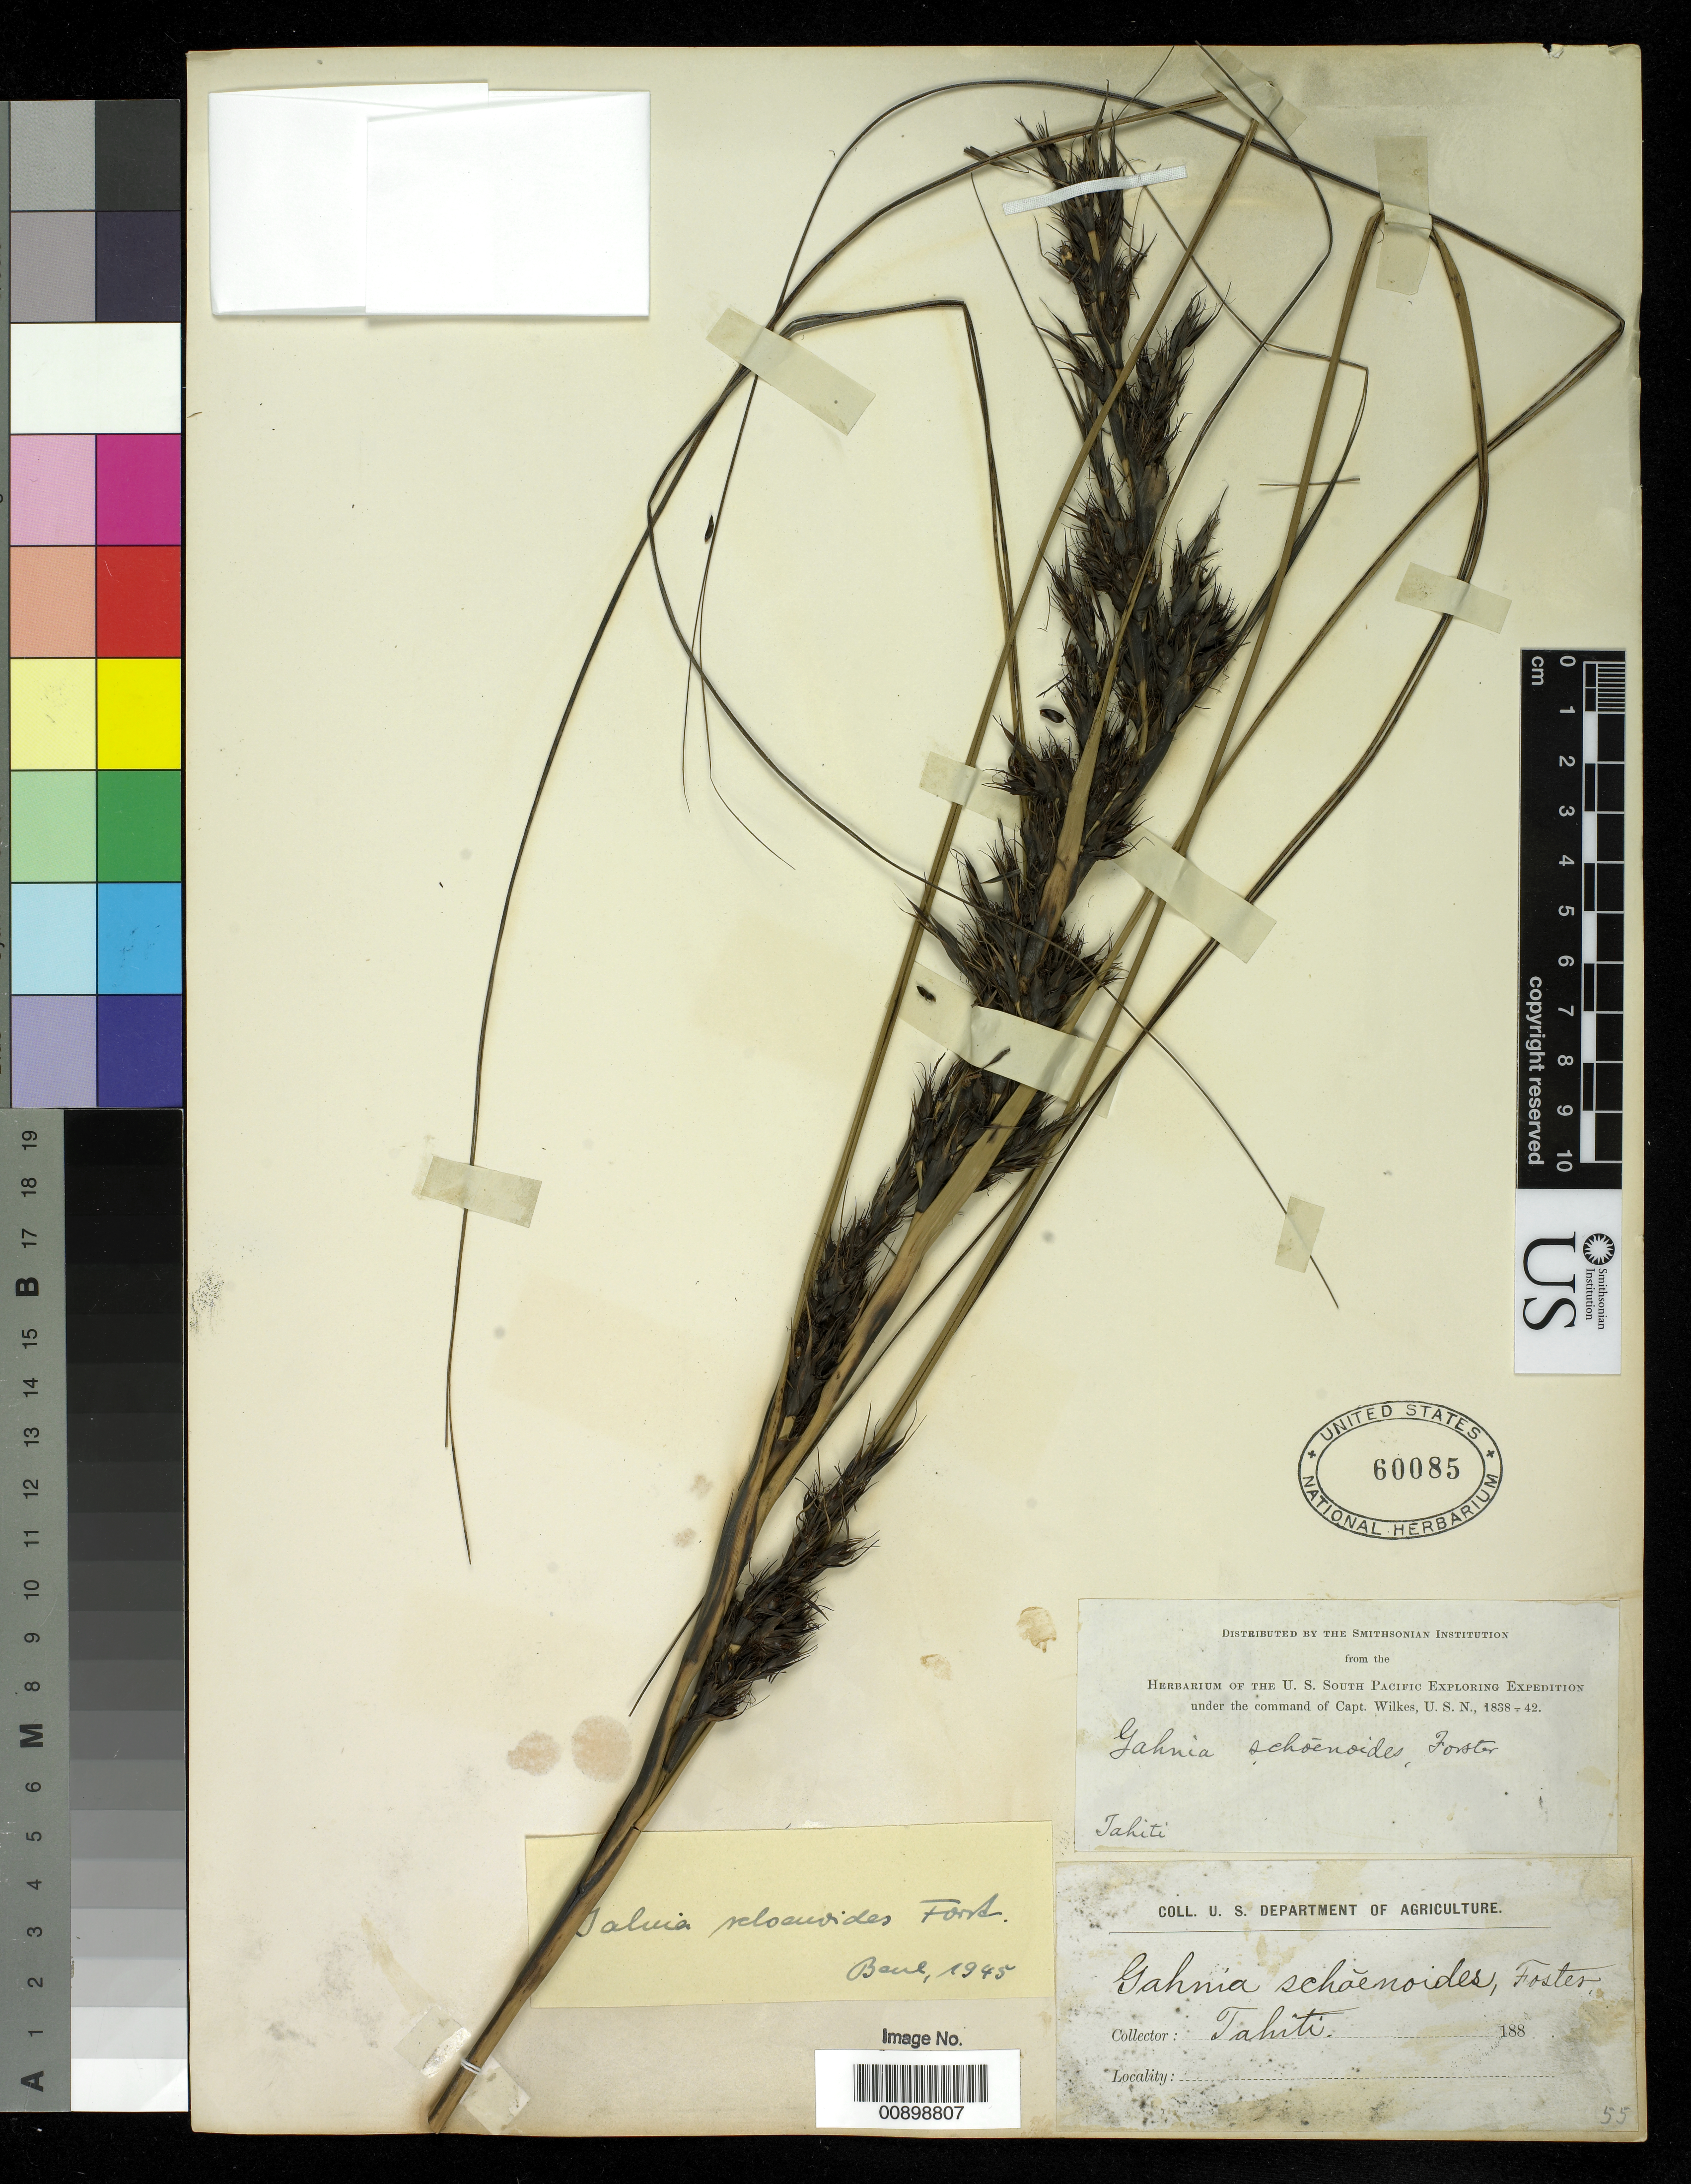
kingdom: Plantae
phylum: Tracheophyta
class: Liliopsida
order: Poales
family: Cyperaceae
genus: Gahnia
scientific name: Gahnia schoenoides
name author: G. Forst.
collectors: Wilkes Explor. Exped.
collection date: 1838/1842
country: French Polynesia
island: Tahiti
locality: Tahiti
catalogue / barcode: US 60085